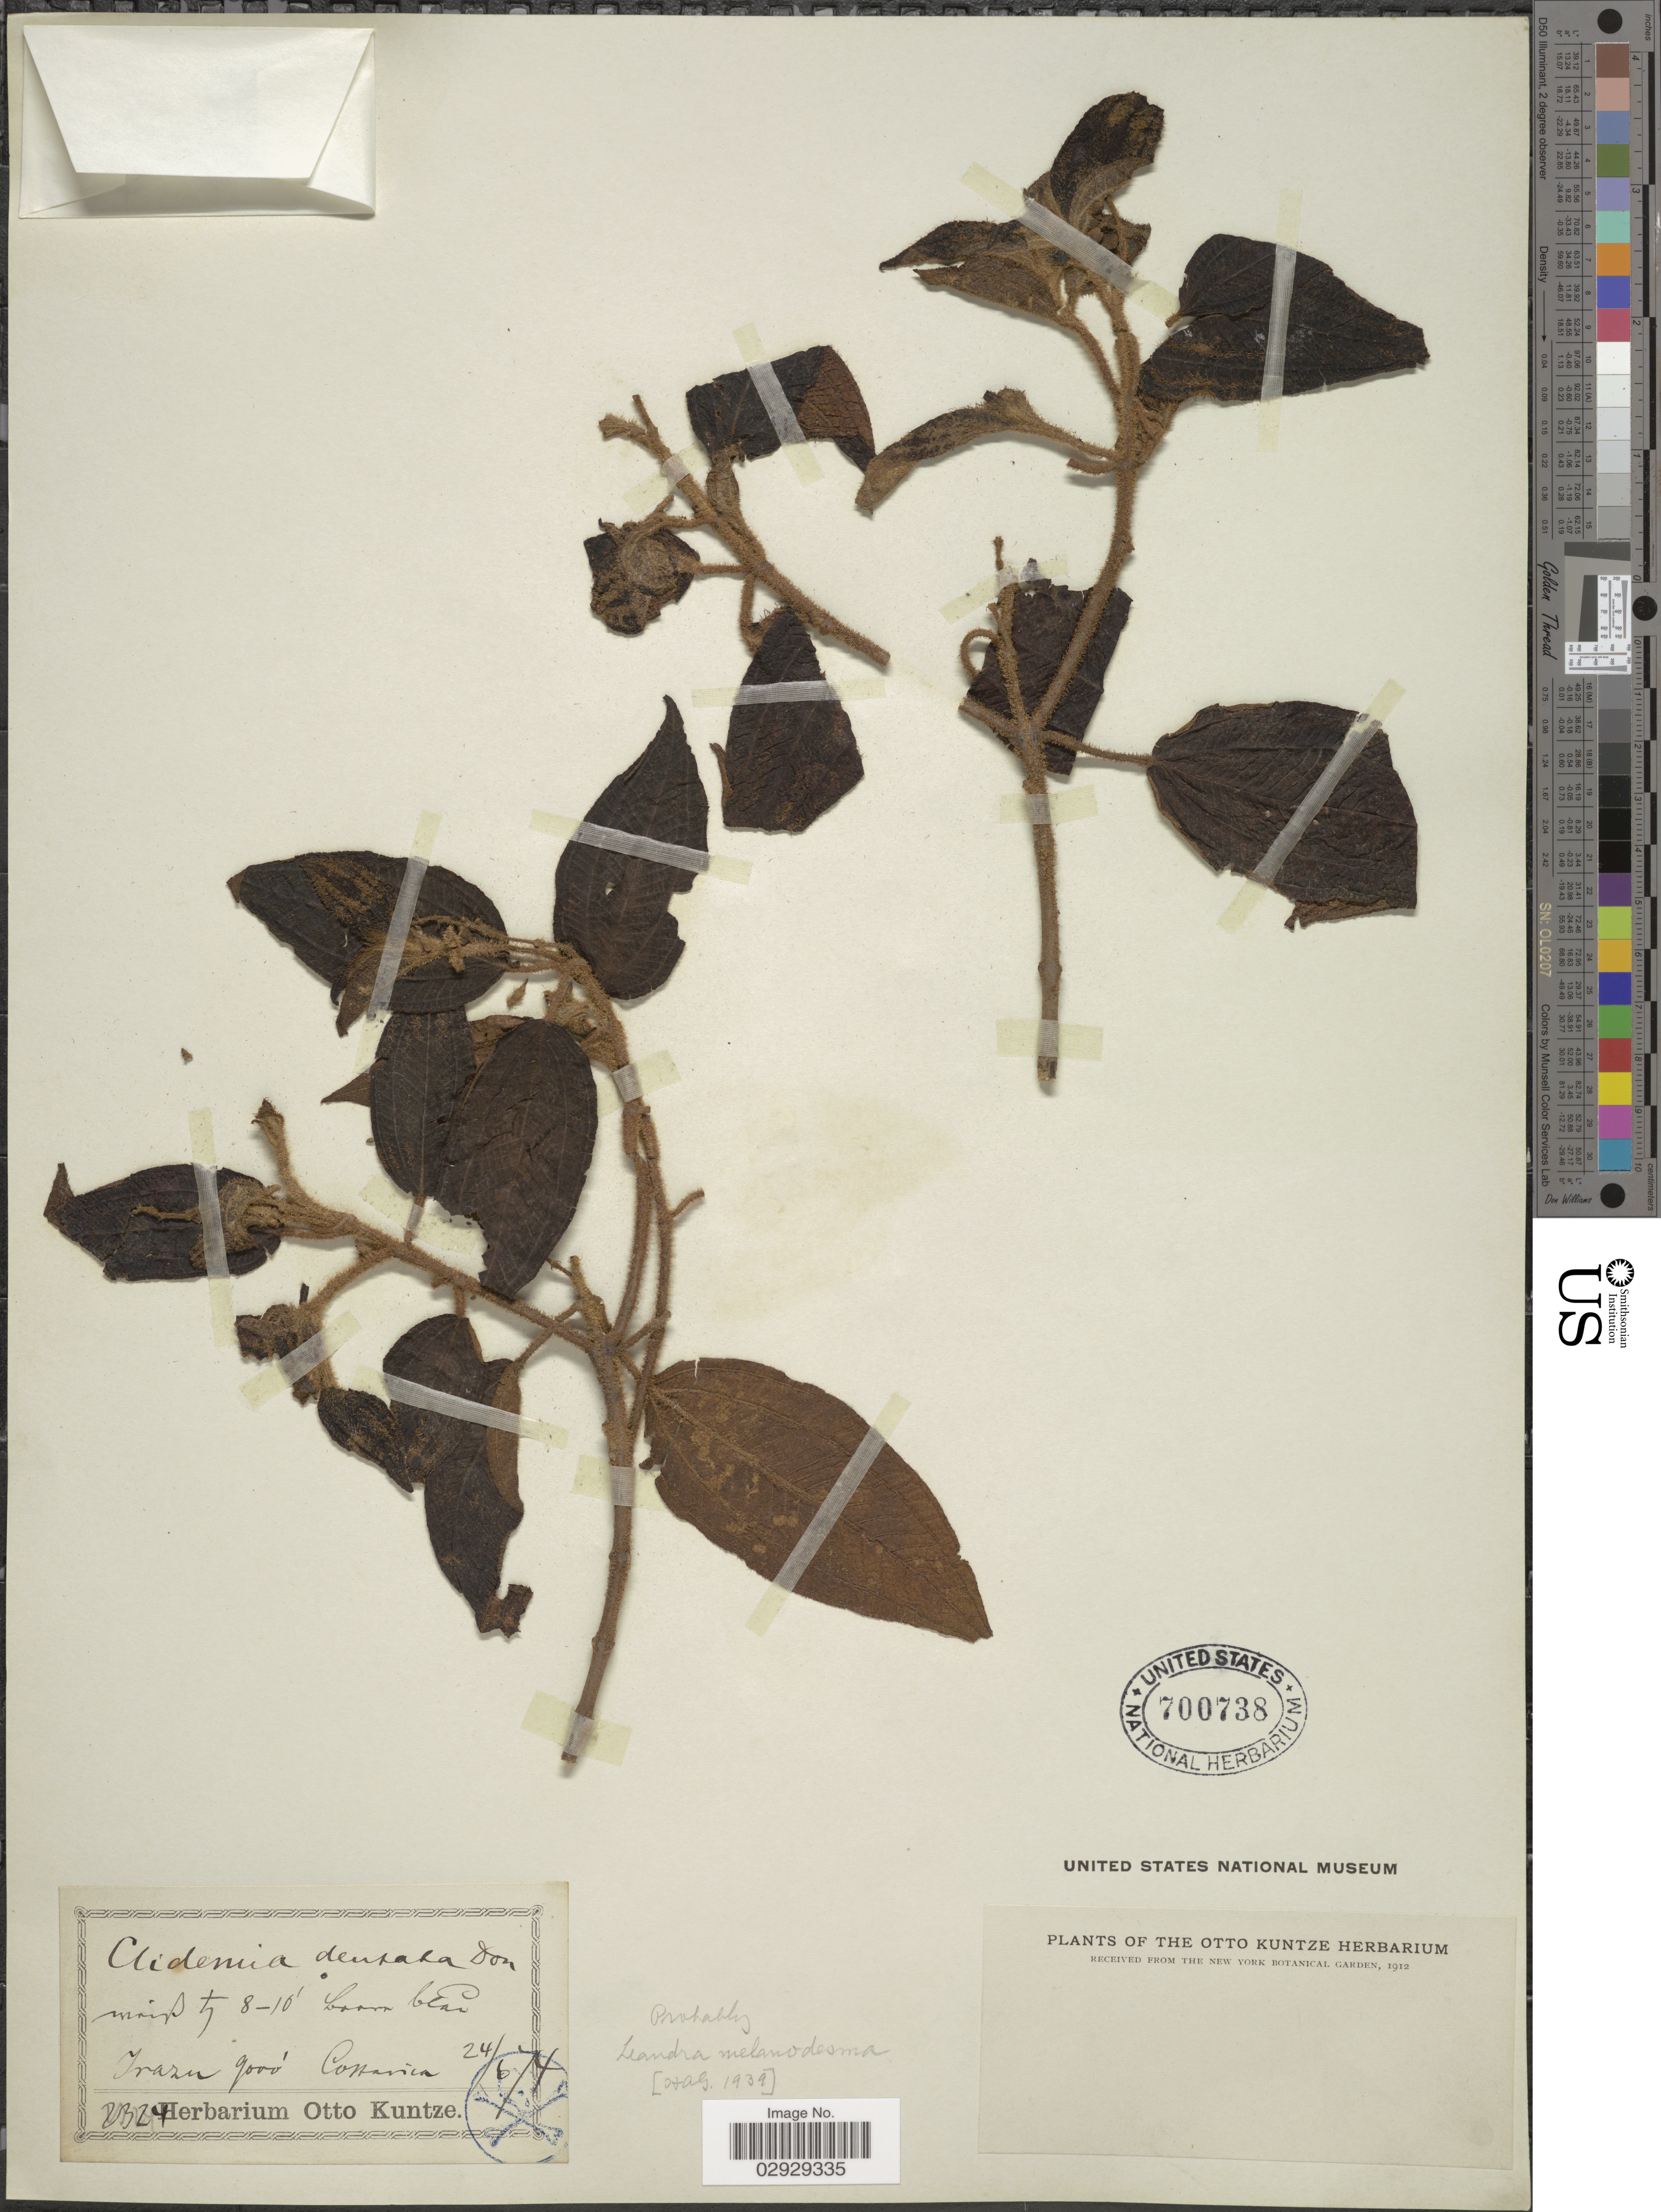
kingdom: Plantae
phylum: Tracheophyta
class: Magnoliopsida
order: Myrtales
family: Melastomataceae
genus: Leandra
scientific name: Leandra melanodesma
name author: (Naudin) Cogn.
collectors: ex herb. Otto Kuntze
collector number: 2324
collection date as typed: Transcribed d/m/y: 24/6/74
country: Costa Rica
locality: Irazu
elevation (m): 2743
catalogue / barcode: US 700738